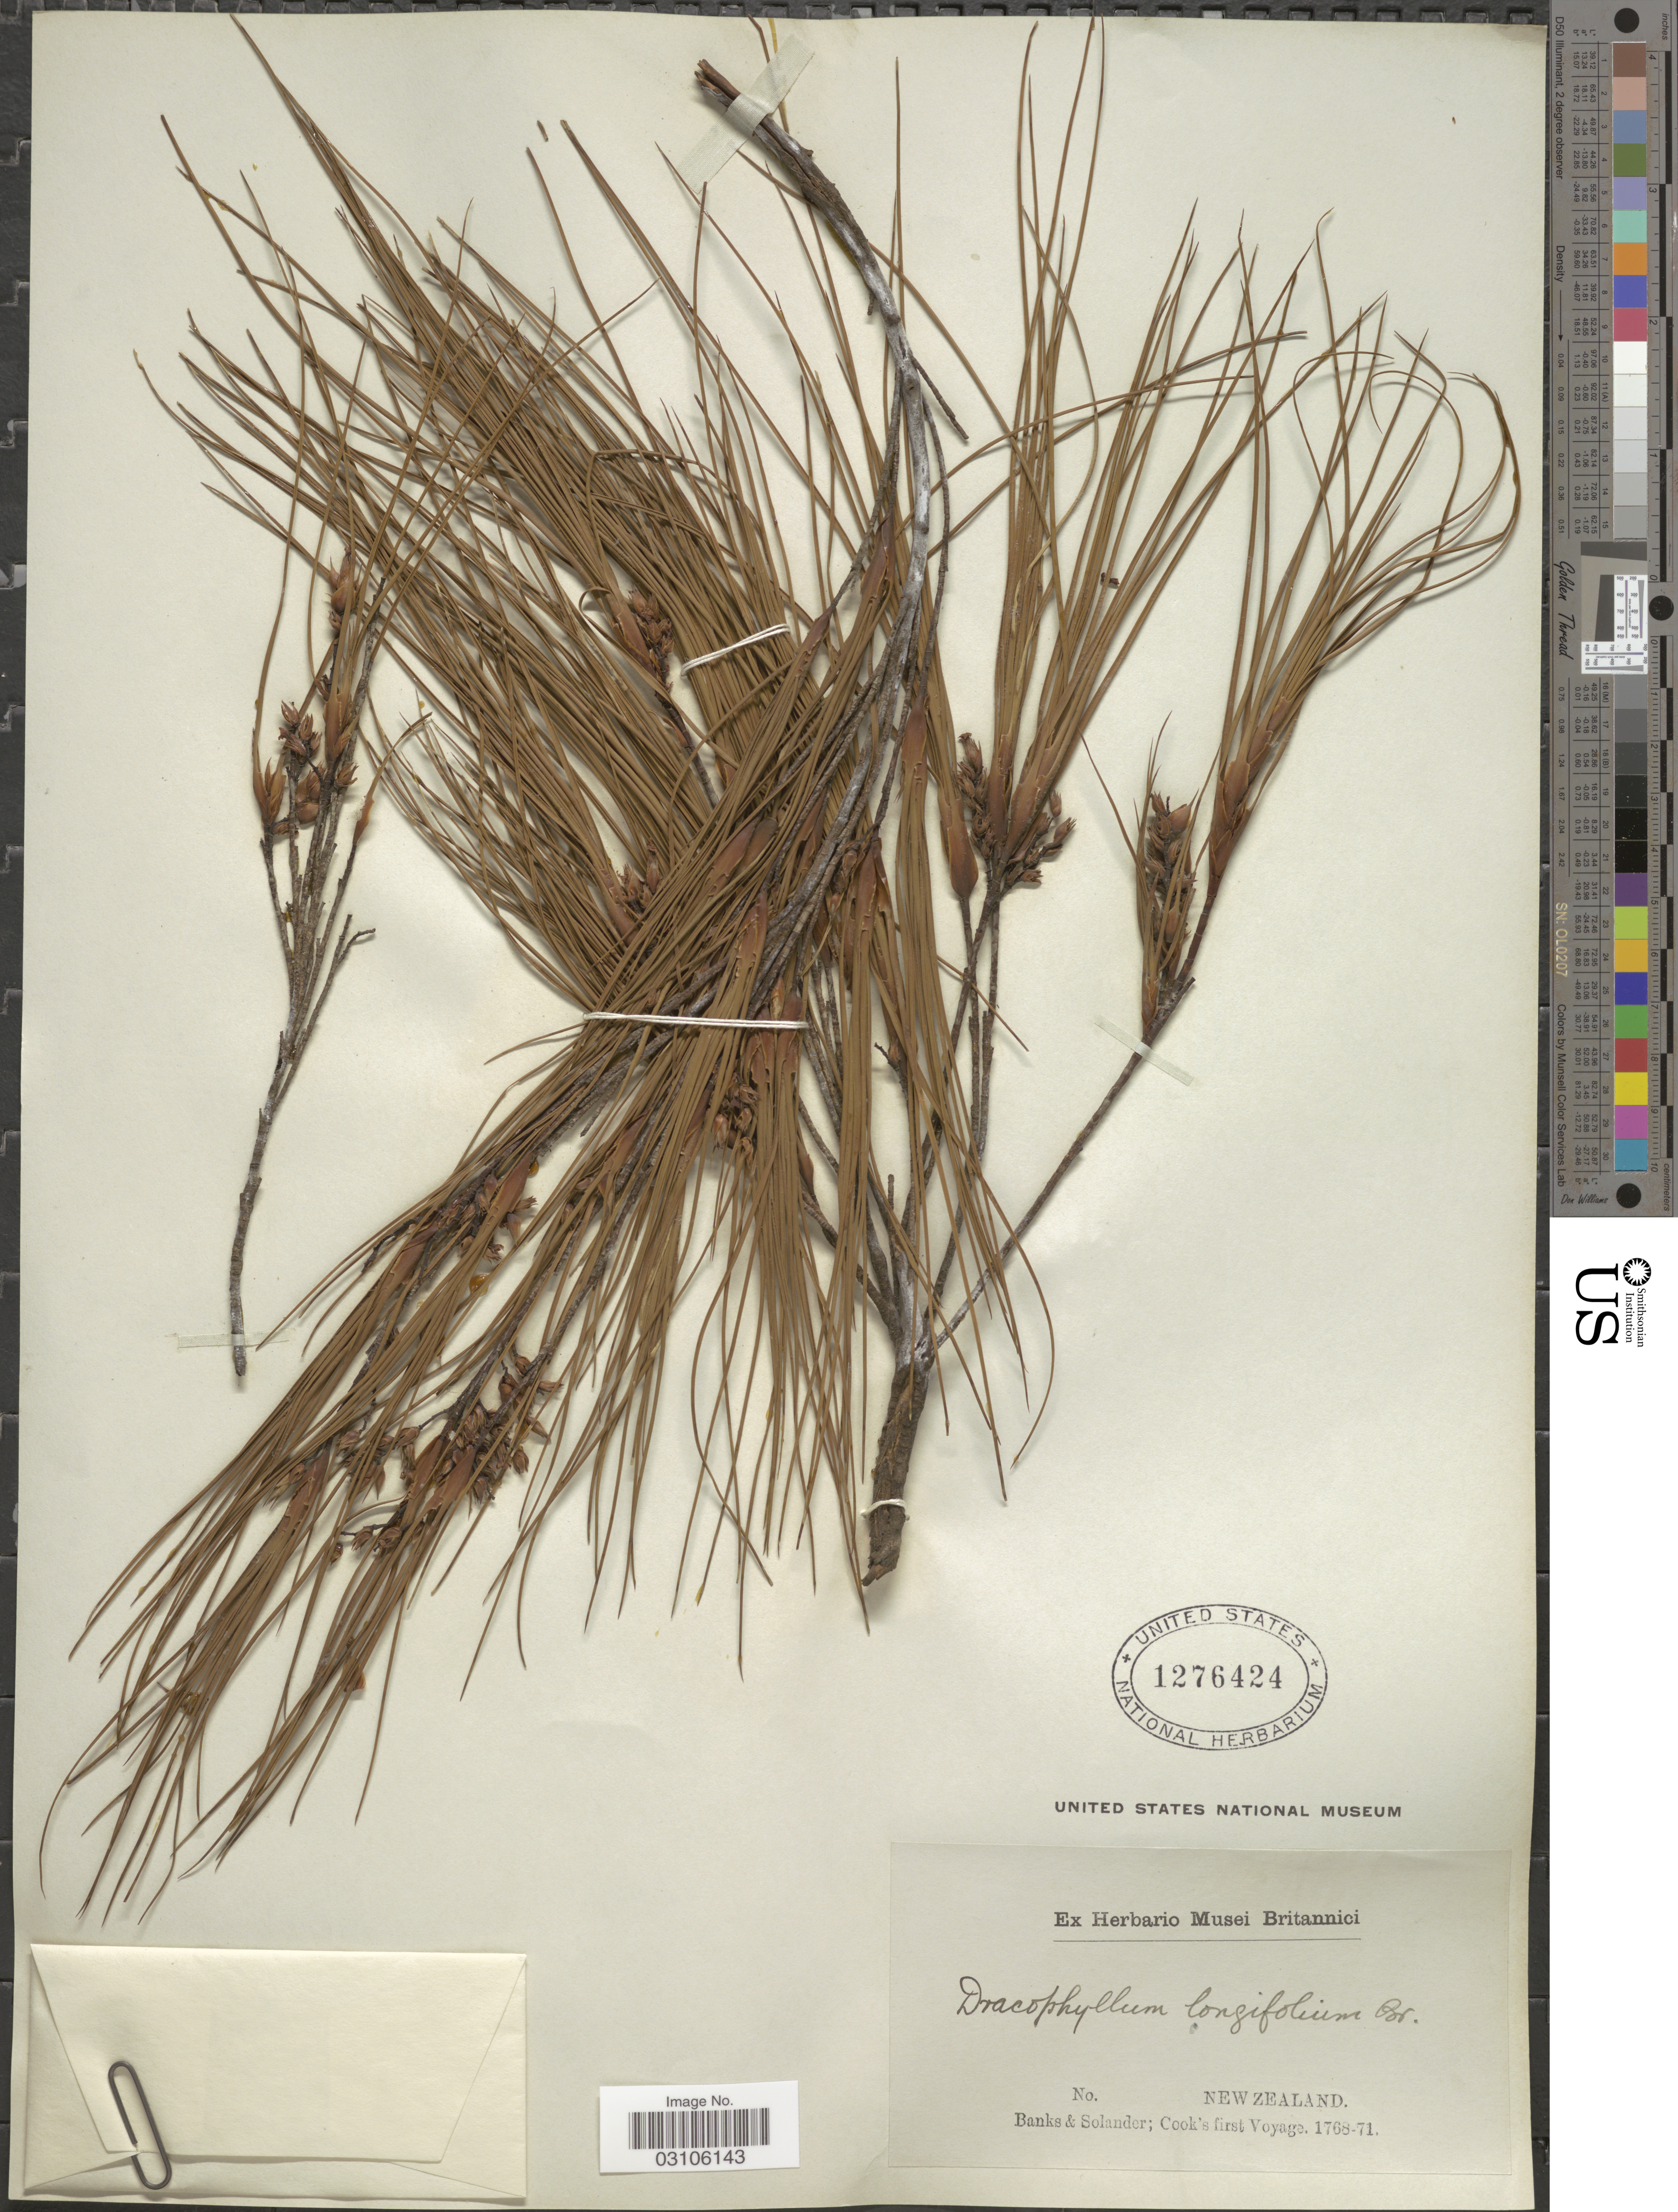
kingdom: Plantae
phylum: Tracheophyta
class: Magnoliopsida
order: Ericales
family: Ericaceae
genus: Dracophyllum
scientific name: Dracophyllum longifolium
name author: (J.R. Forst. & G. Forst.) R. Br. ex Roem. & Schult.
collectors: -- Banks & -- Solander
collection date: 1768/1771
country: New Zealand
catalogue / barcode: US 1276424